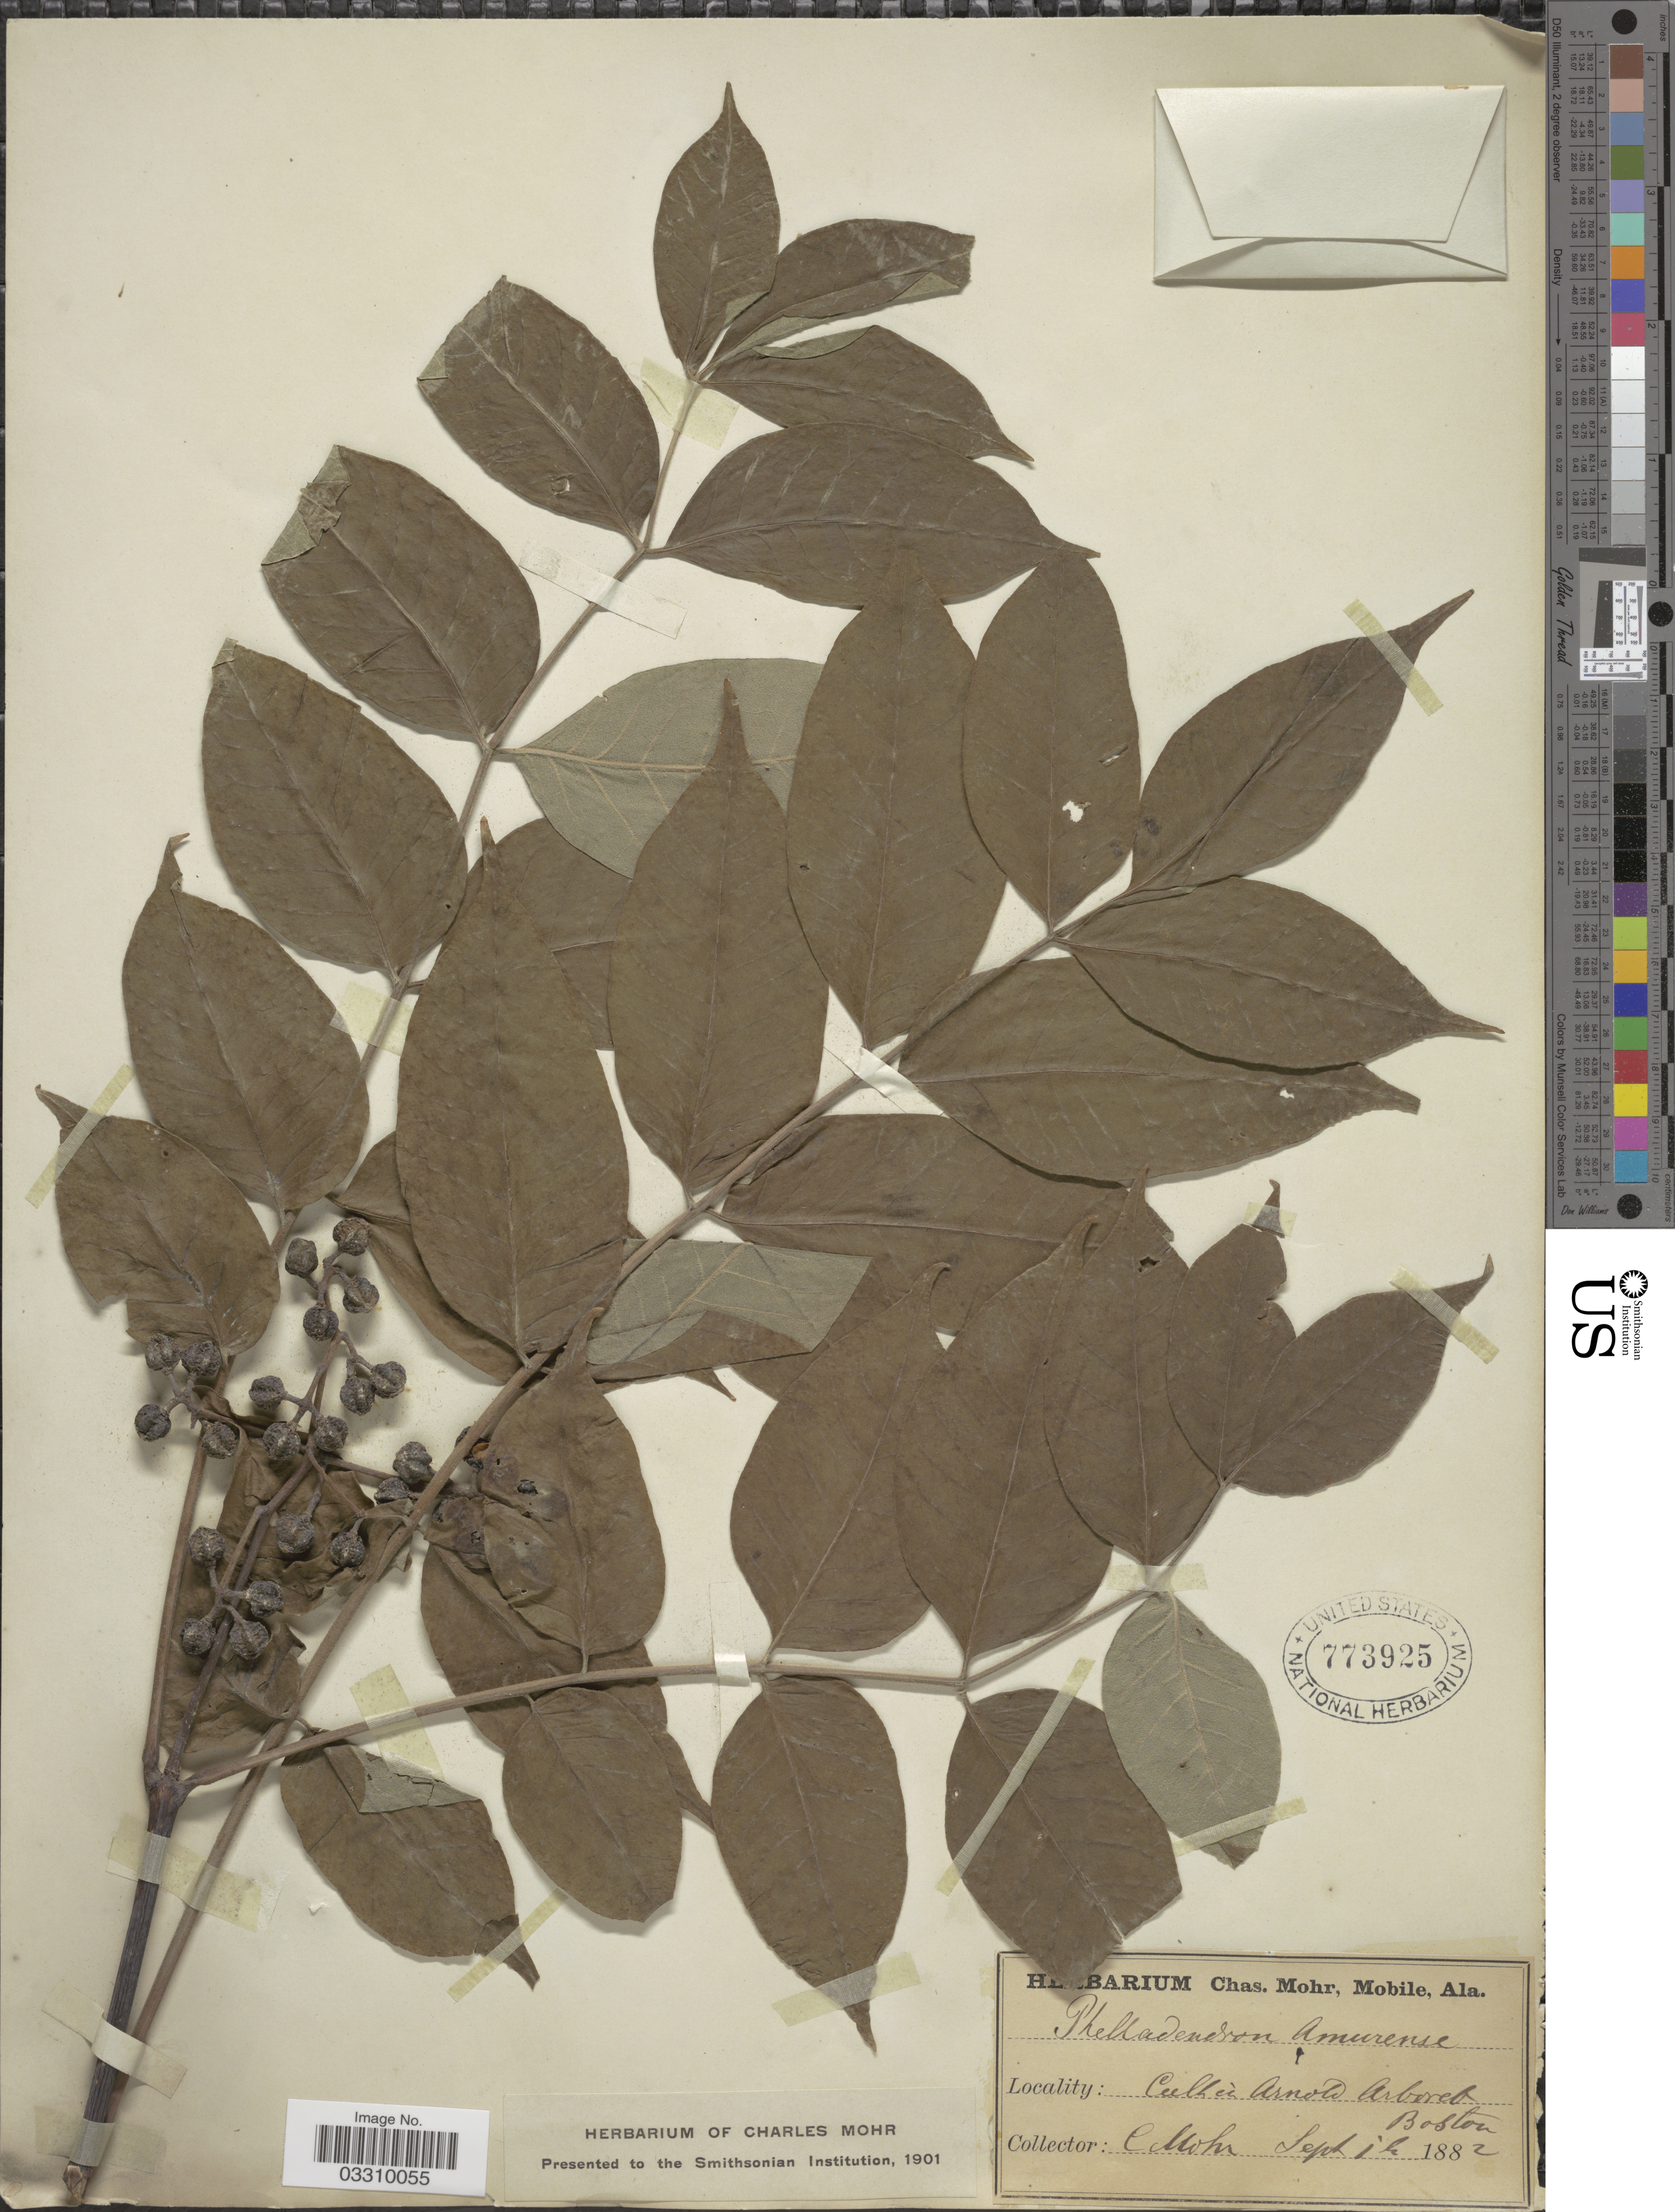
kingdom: Plantae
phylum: Tracheophyta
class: Magnoliopsida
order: Sapindales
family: Rutaceae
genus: Phellodendron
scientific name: Phellodendron amurense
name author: Rupr.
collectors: C. T. Mohr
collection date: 1882-09-01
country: United States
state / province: Massachusetts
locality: Cult. in Arnold Arboret., Boston.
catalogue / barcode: US 773925